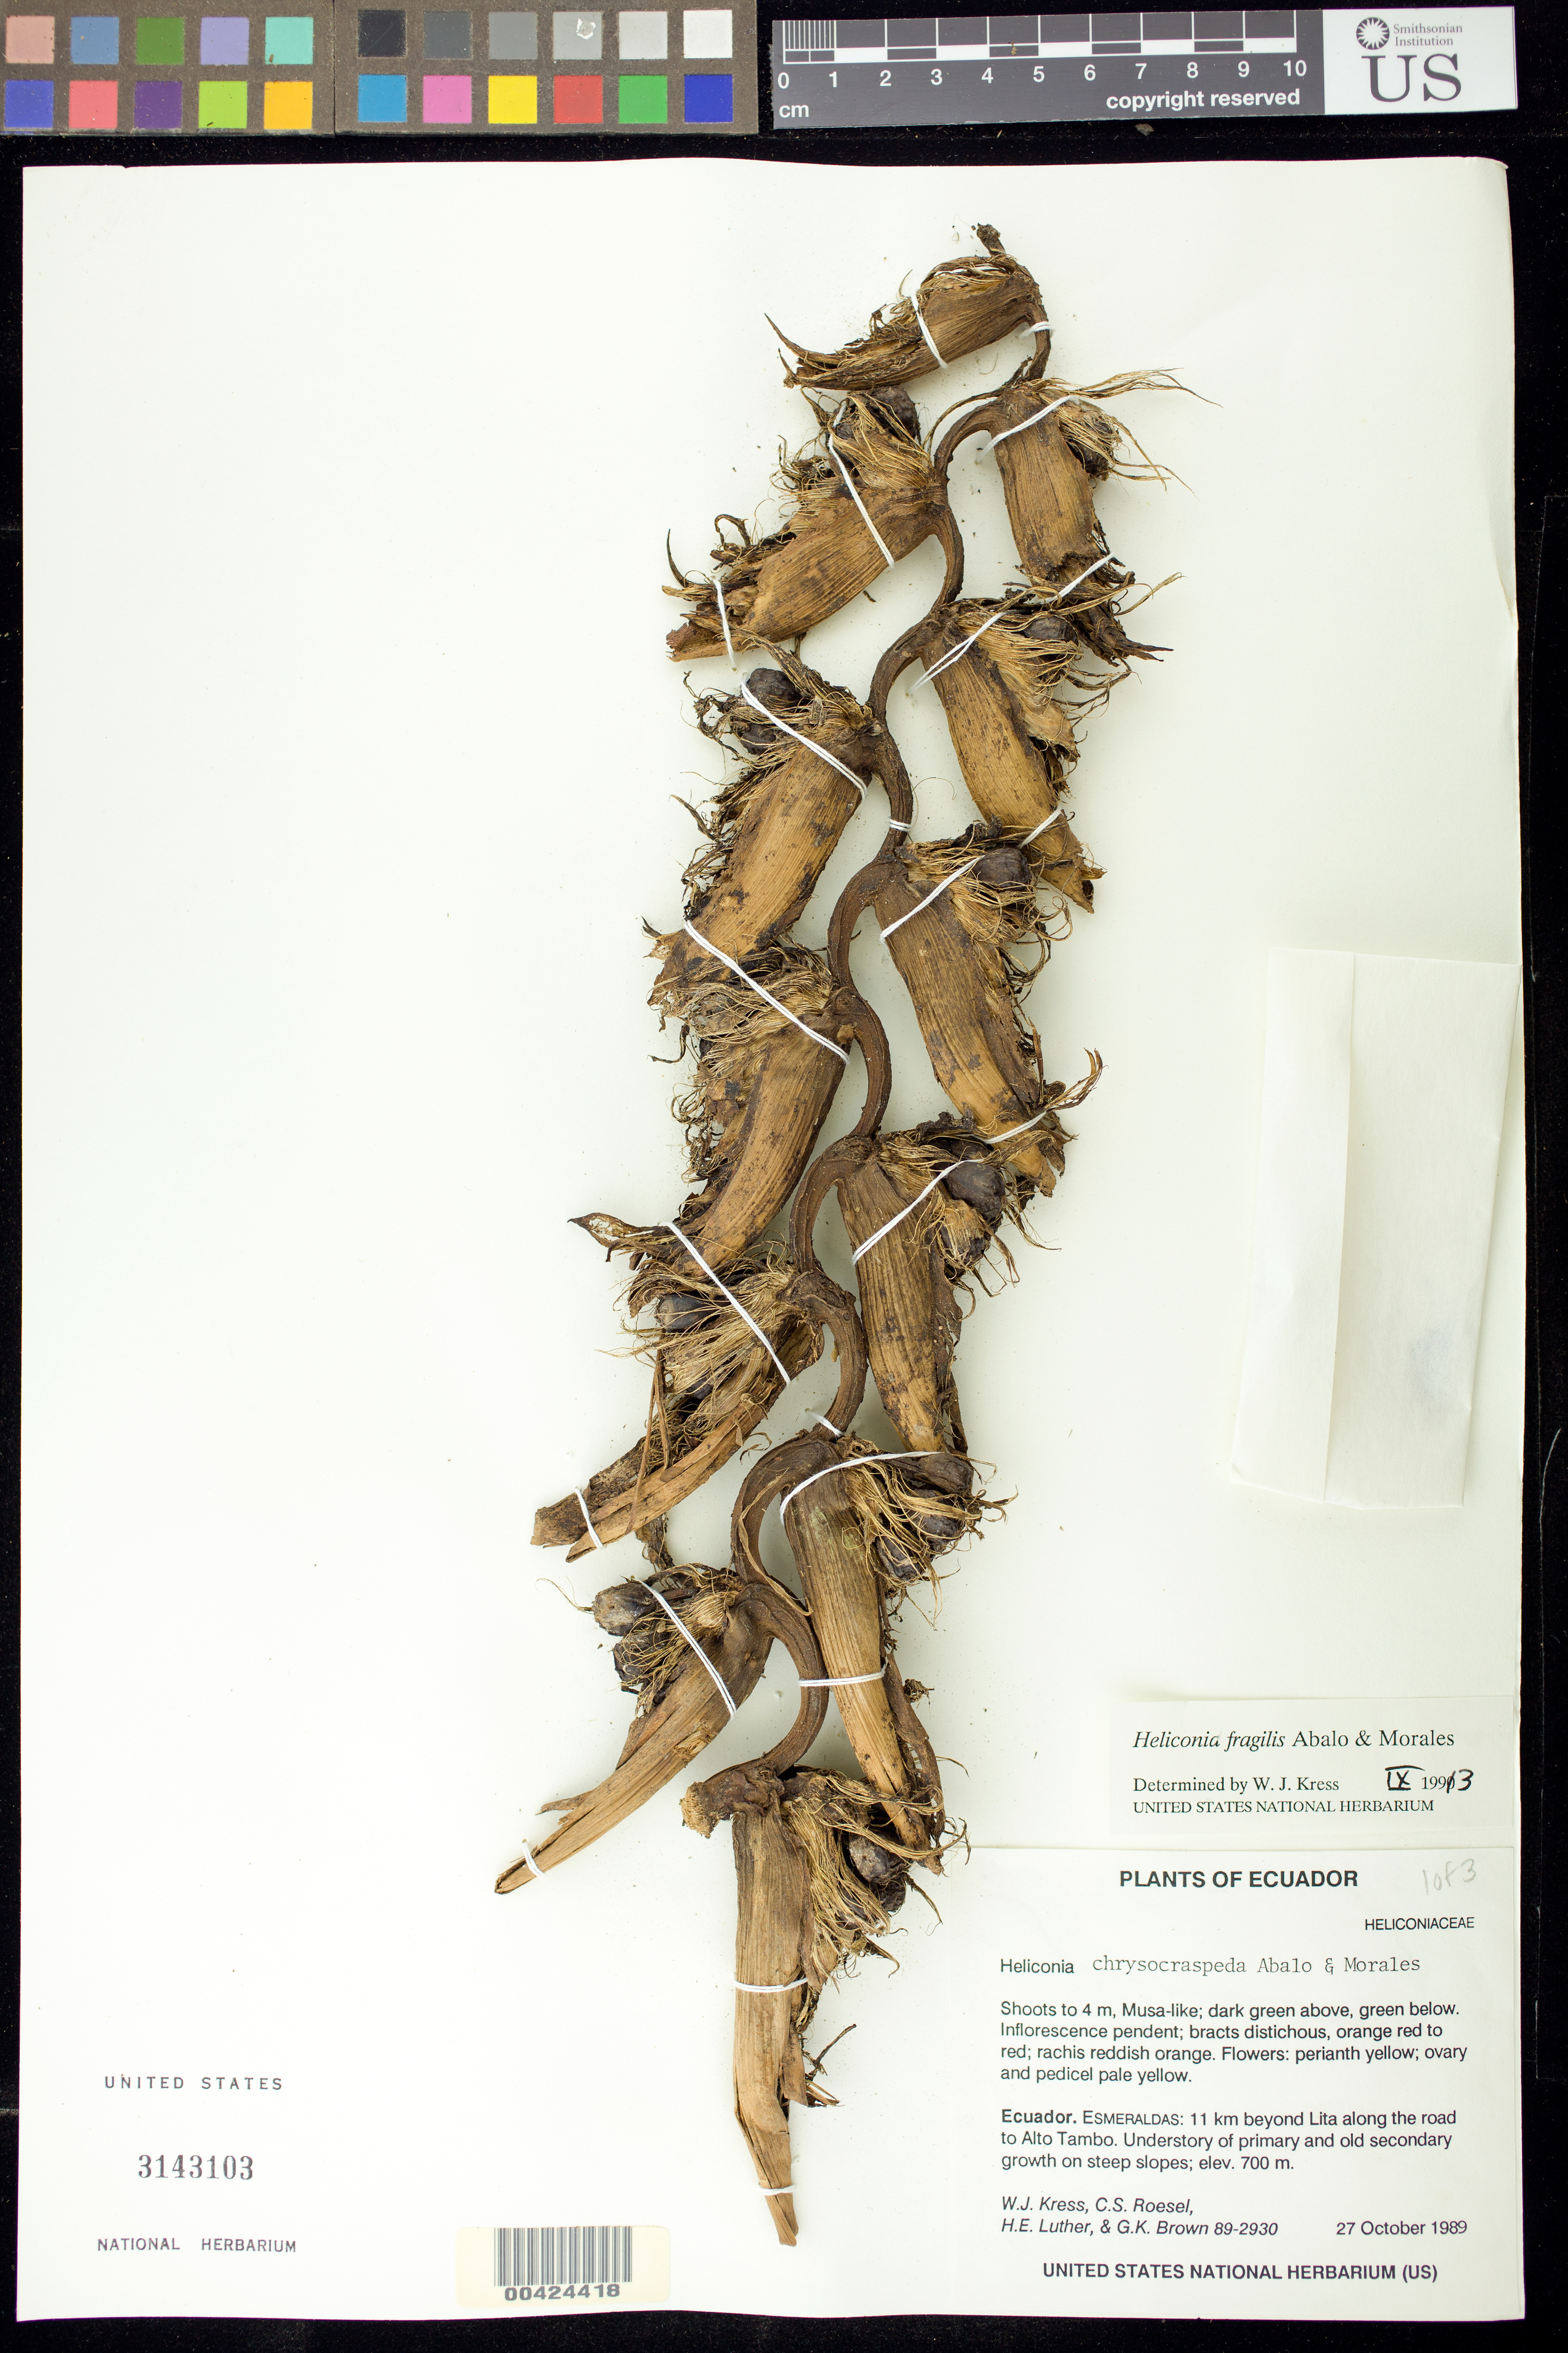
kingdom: Plantae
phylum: Tracheophyta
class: Liliopsida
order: Zingiberales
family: Heliconiaceae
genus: Heliconia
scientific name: Heliconia fragilis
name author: Abalo & G. Morales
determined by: Kress, W. J., (US), Smithsonian Institution - National Museum of Natural History (UNITED STATES)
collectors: W. J. Kress, C. S. Roesel, Harry E. Luther & G. K. Brown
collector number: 89-2930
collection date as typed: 27 Oct 1989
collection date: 1989-10-27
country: Ecuador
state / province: Esmeraldas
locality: Lita, 11 km beyond; along road to Alto Tambo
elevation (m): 700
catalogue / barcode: US 3143103